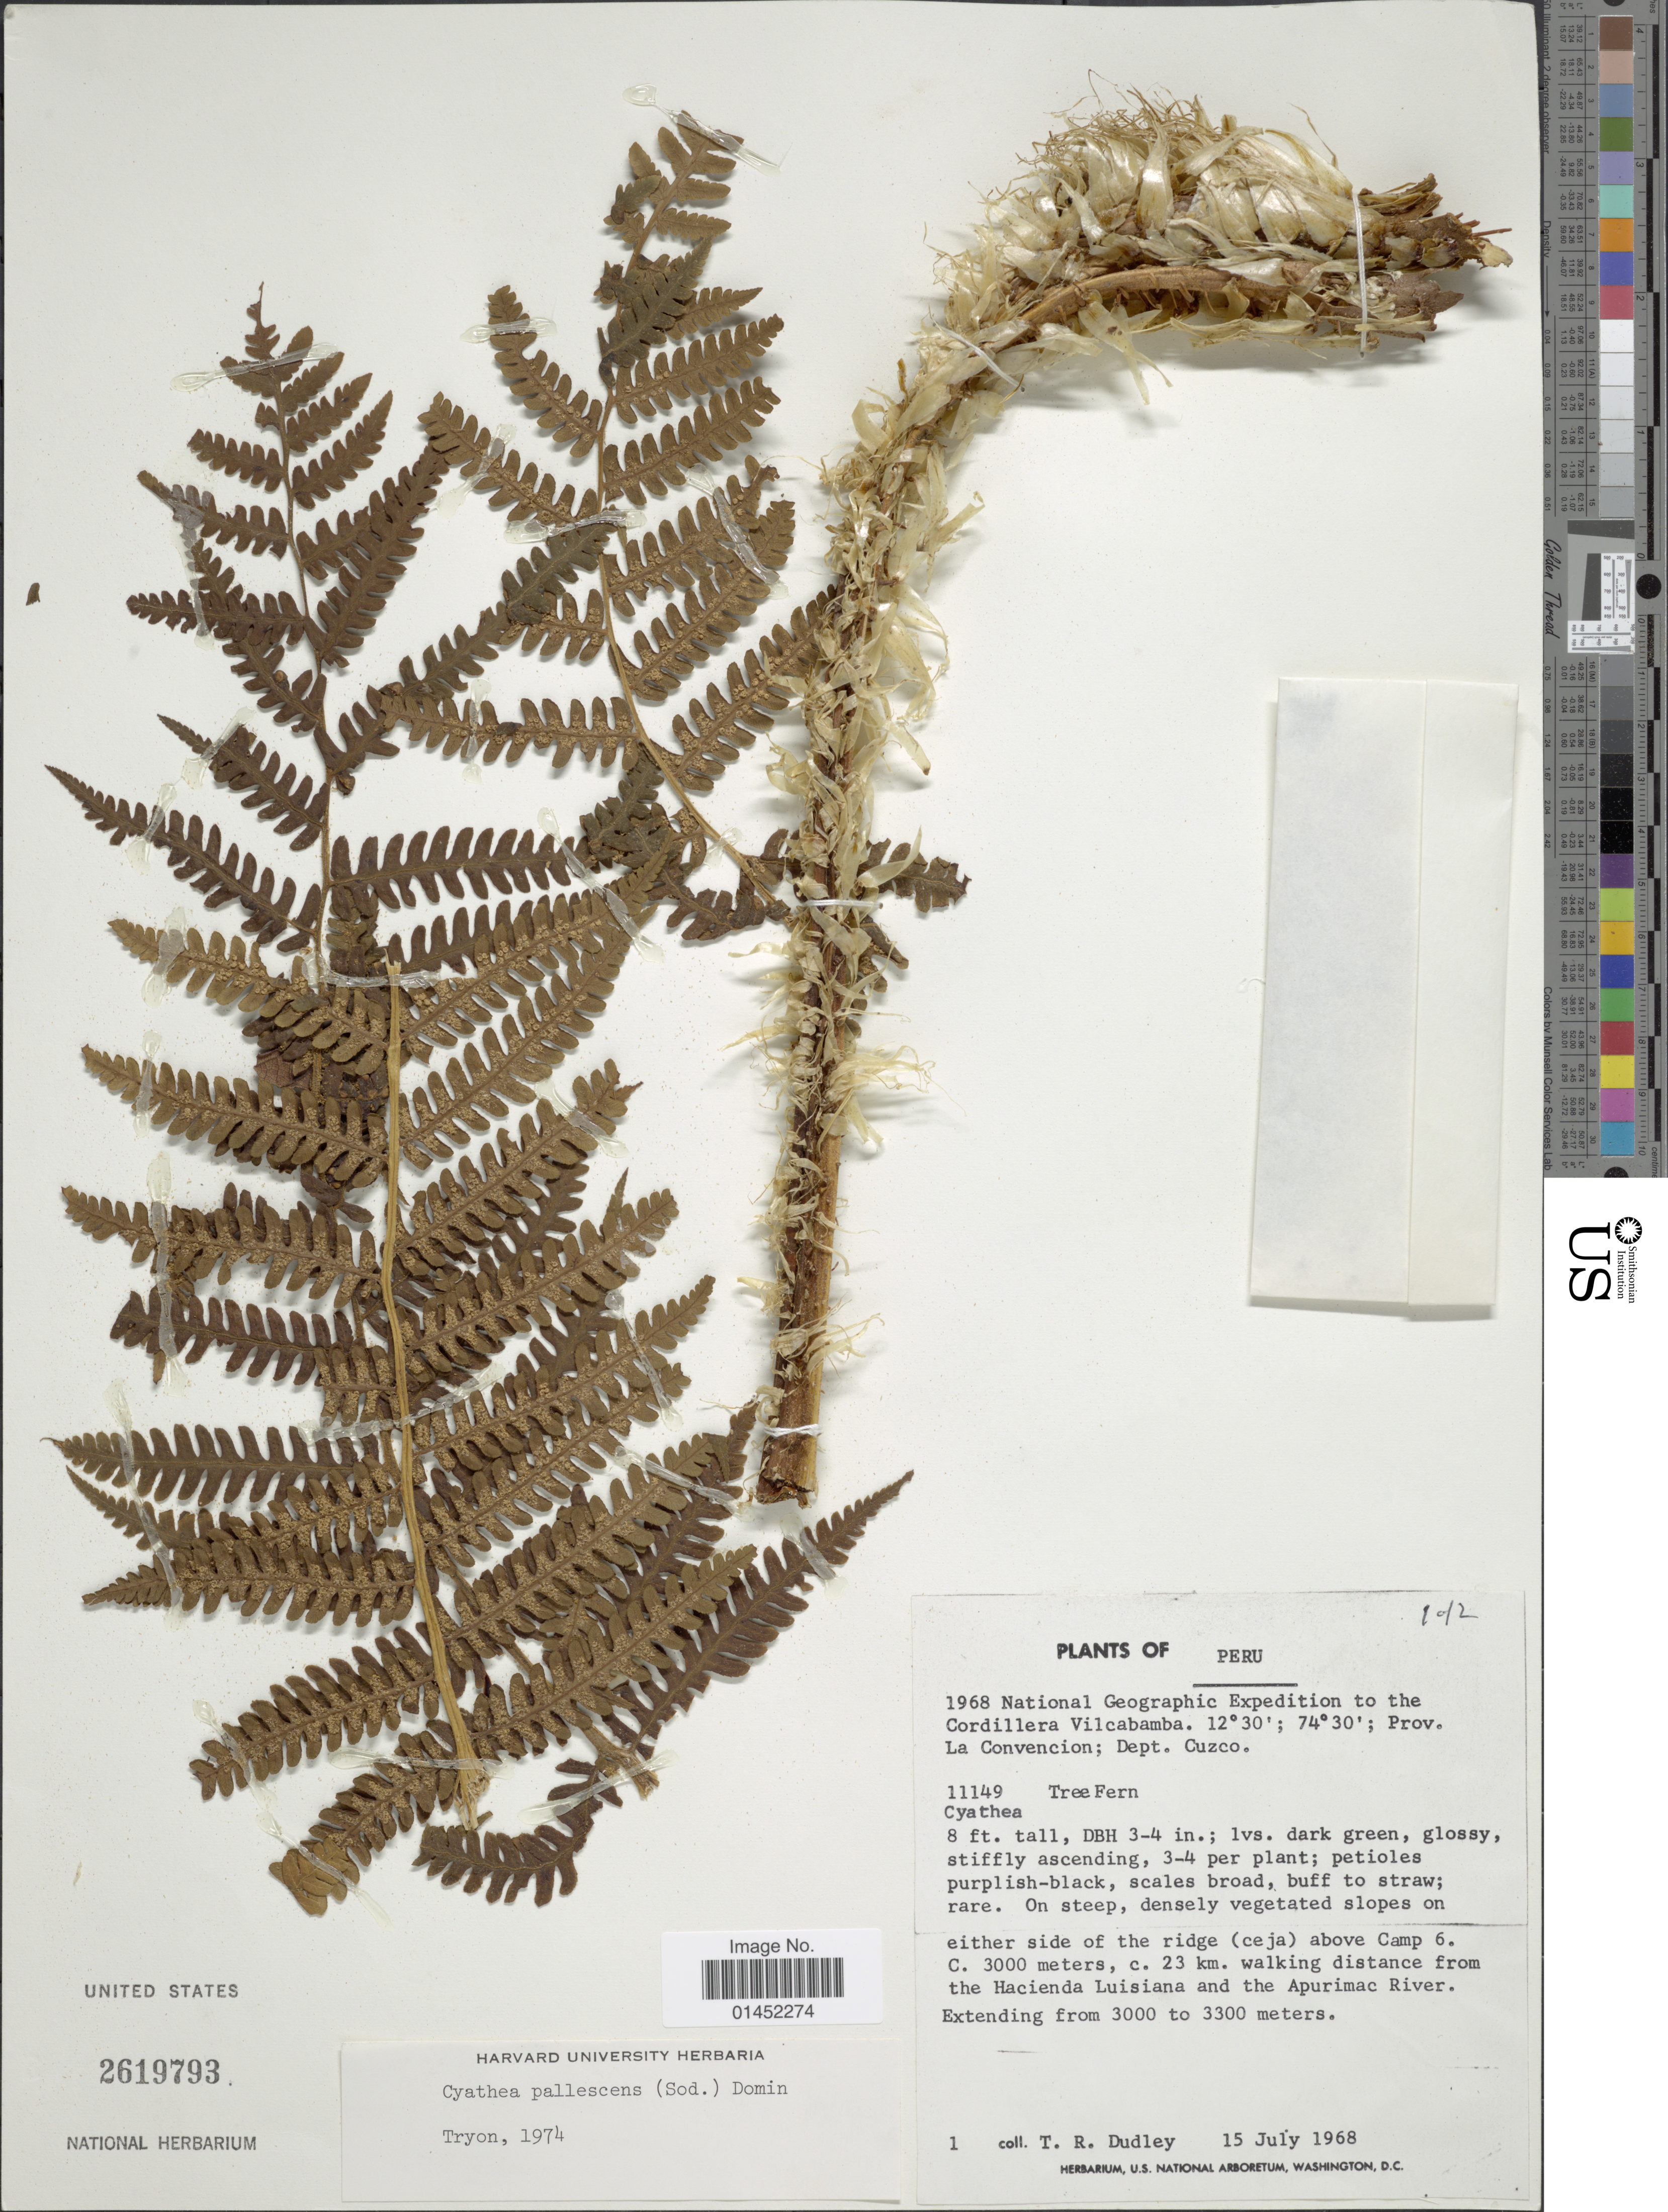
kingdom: Plantae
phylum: Tracheophyta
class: Polypodiopsida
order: Cyatheales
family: Cyatheaceae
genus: Cyathea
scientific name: Cyathea pallescens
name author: (Sodiro) Domin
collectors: T. R. Dudley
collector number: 1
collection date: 1968-07-15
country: Peru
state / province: Cusco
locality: Cordillera Vilcabamba, prov. La Convencion; Dept Cuzco; either side of the ridge (ceja) above Camp 6. C. 3000 medters, c. 23 km walking distance from the Hacienda Luisiana and the Apurimac River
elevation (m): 3000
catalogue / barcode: US 2619793